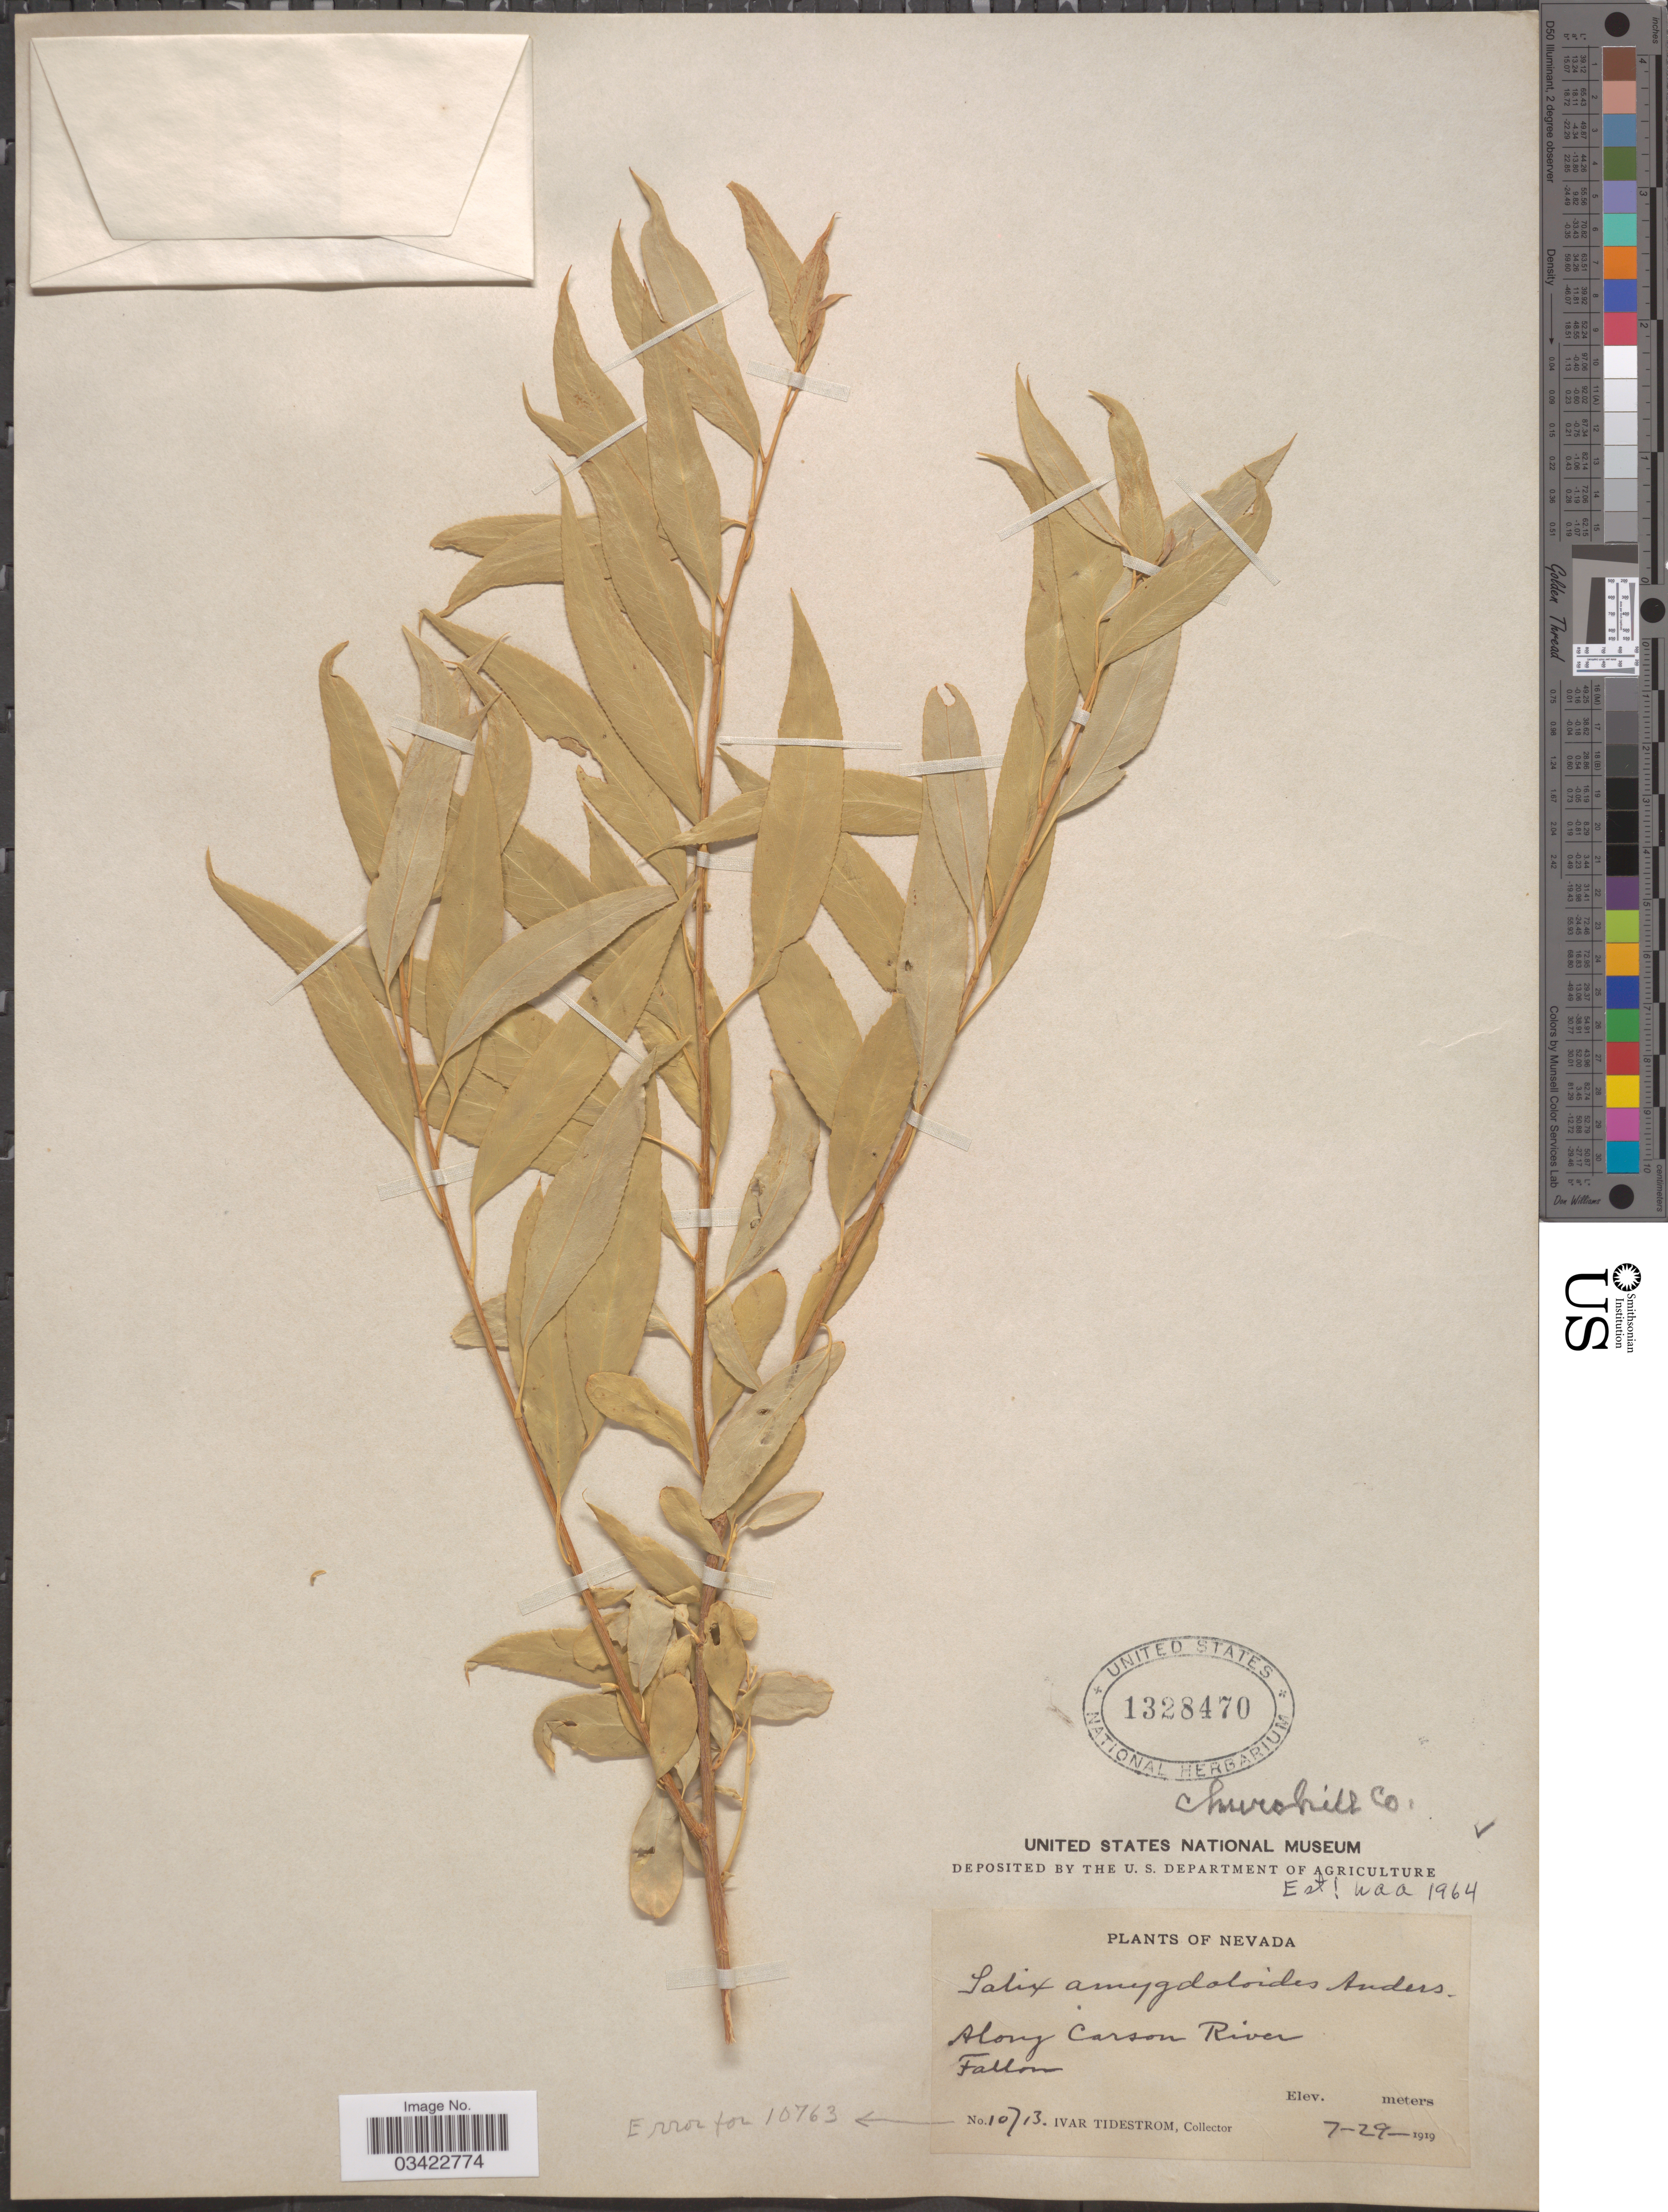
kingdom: Plantae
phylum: Tracheophyta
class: Magnoliopsida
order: Malpighiales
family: Salicaceae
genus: Salix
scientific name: Salix amygdaloides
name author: Andersson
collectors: I. F. Tidestrom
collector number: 10713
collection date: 1919-07-29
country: United States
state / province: Nevada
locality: Along Carson River. Fallon.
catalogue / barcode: US 1328470